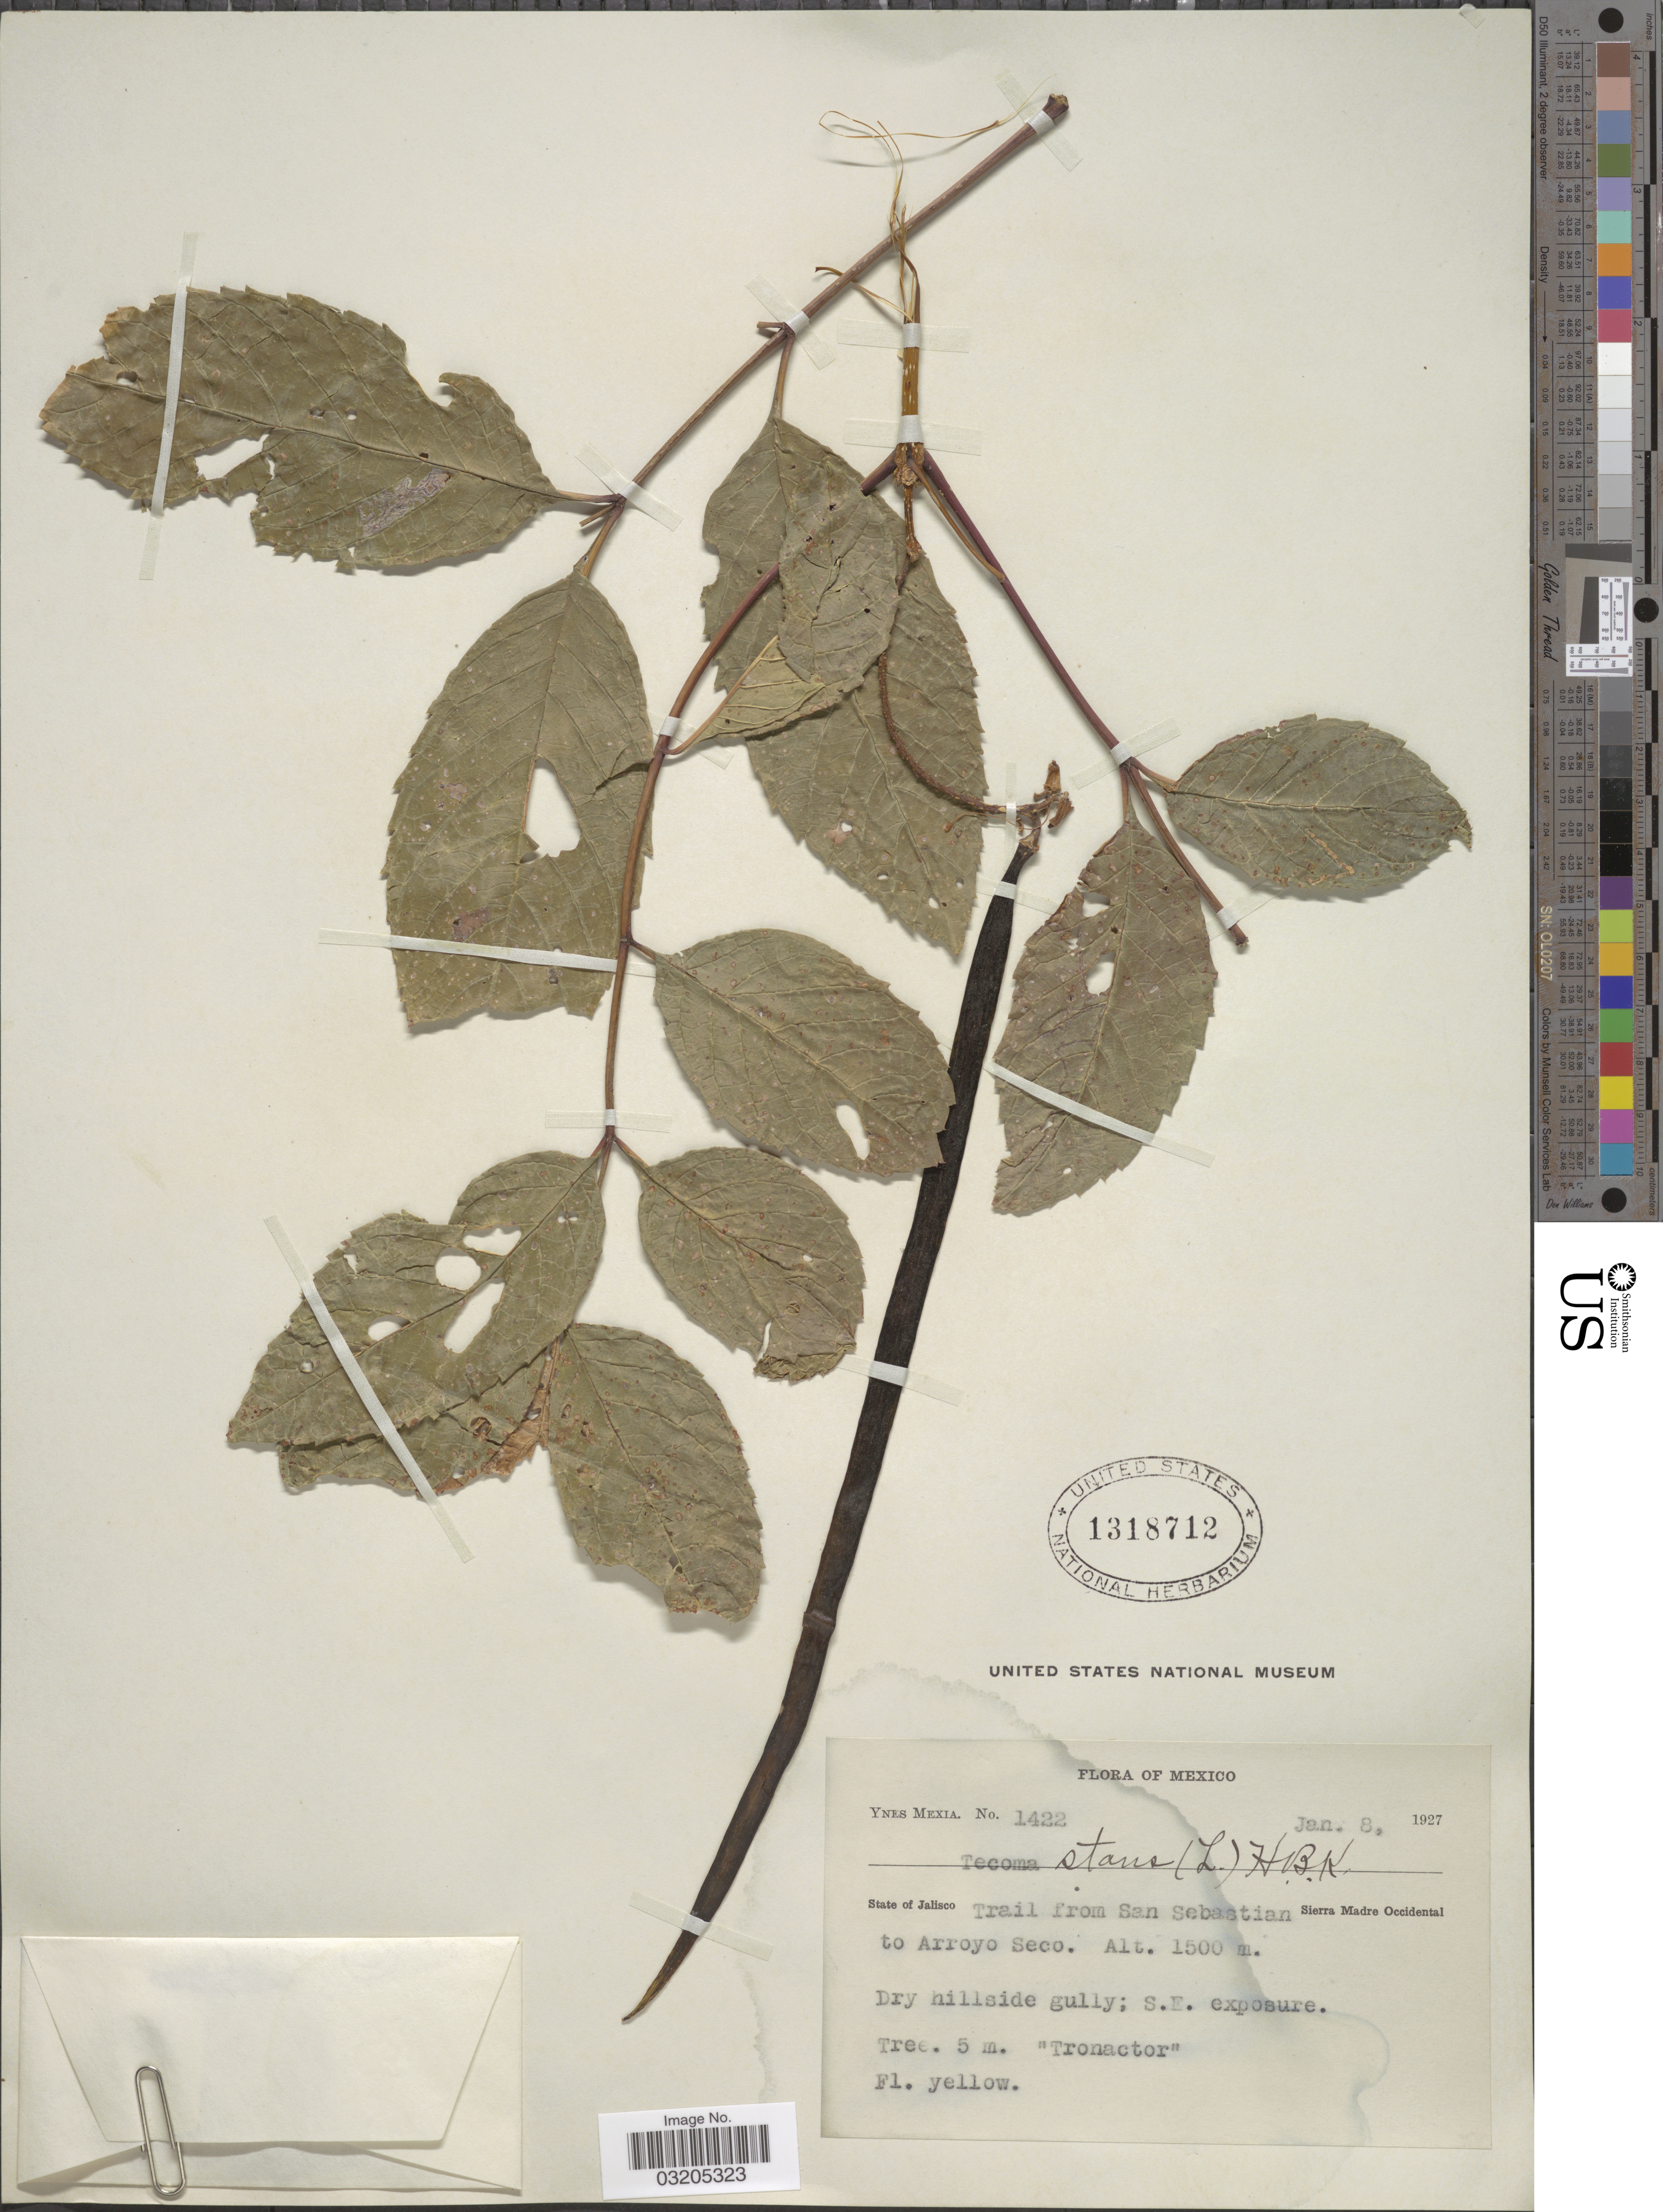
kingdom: Plantae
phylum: Tracheophyta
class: Magnoliopsida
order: Lamiales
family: Bignoniaceae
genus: Tecoma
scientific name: Tecoma stans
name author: (L.) Juss. ex Kunth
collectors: Y. Mexia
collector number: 1422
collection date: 1927-01-08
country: Mexico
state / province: Jalisco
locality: Trail from San Sebastian to Arroyo Seco. Sierra Madre Occidental.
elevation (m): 1500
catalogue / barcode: US 1318712